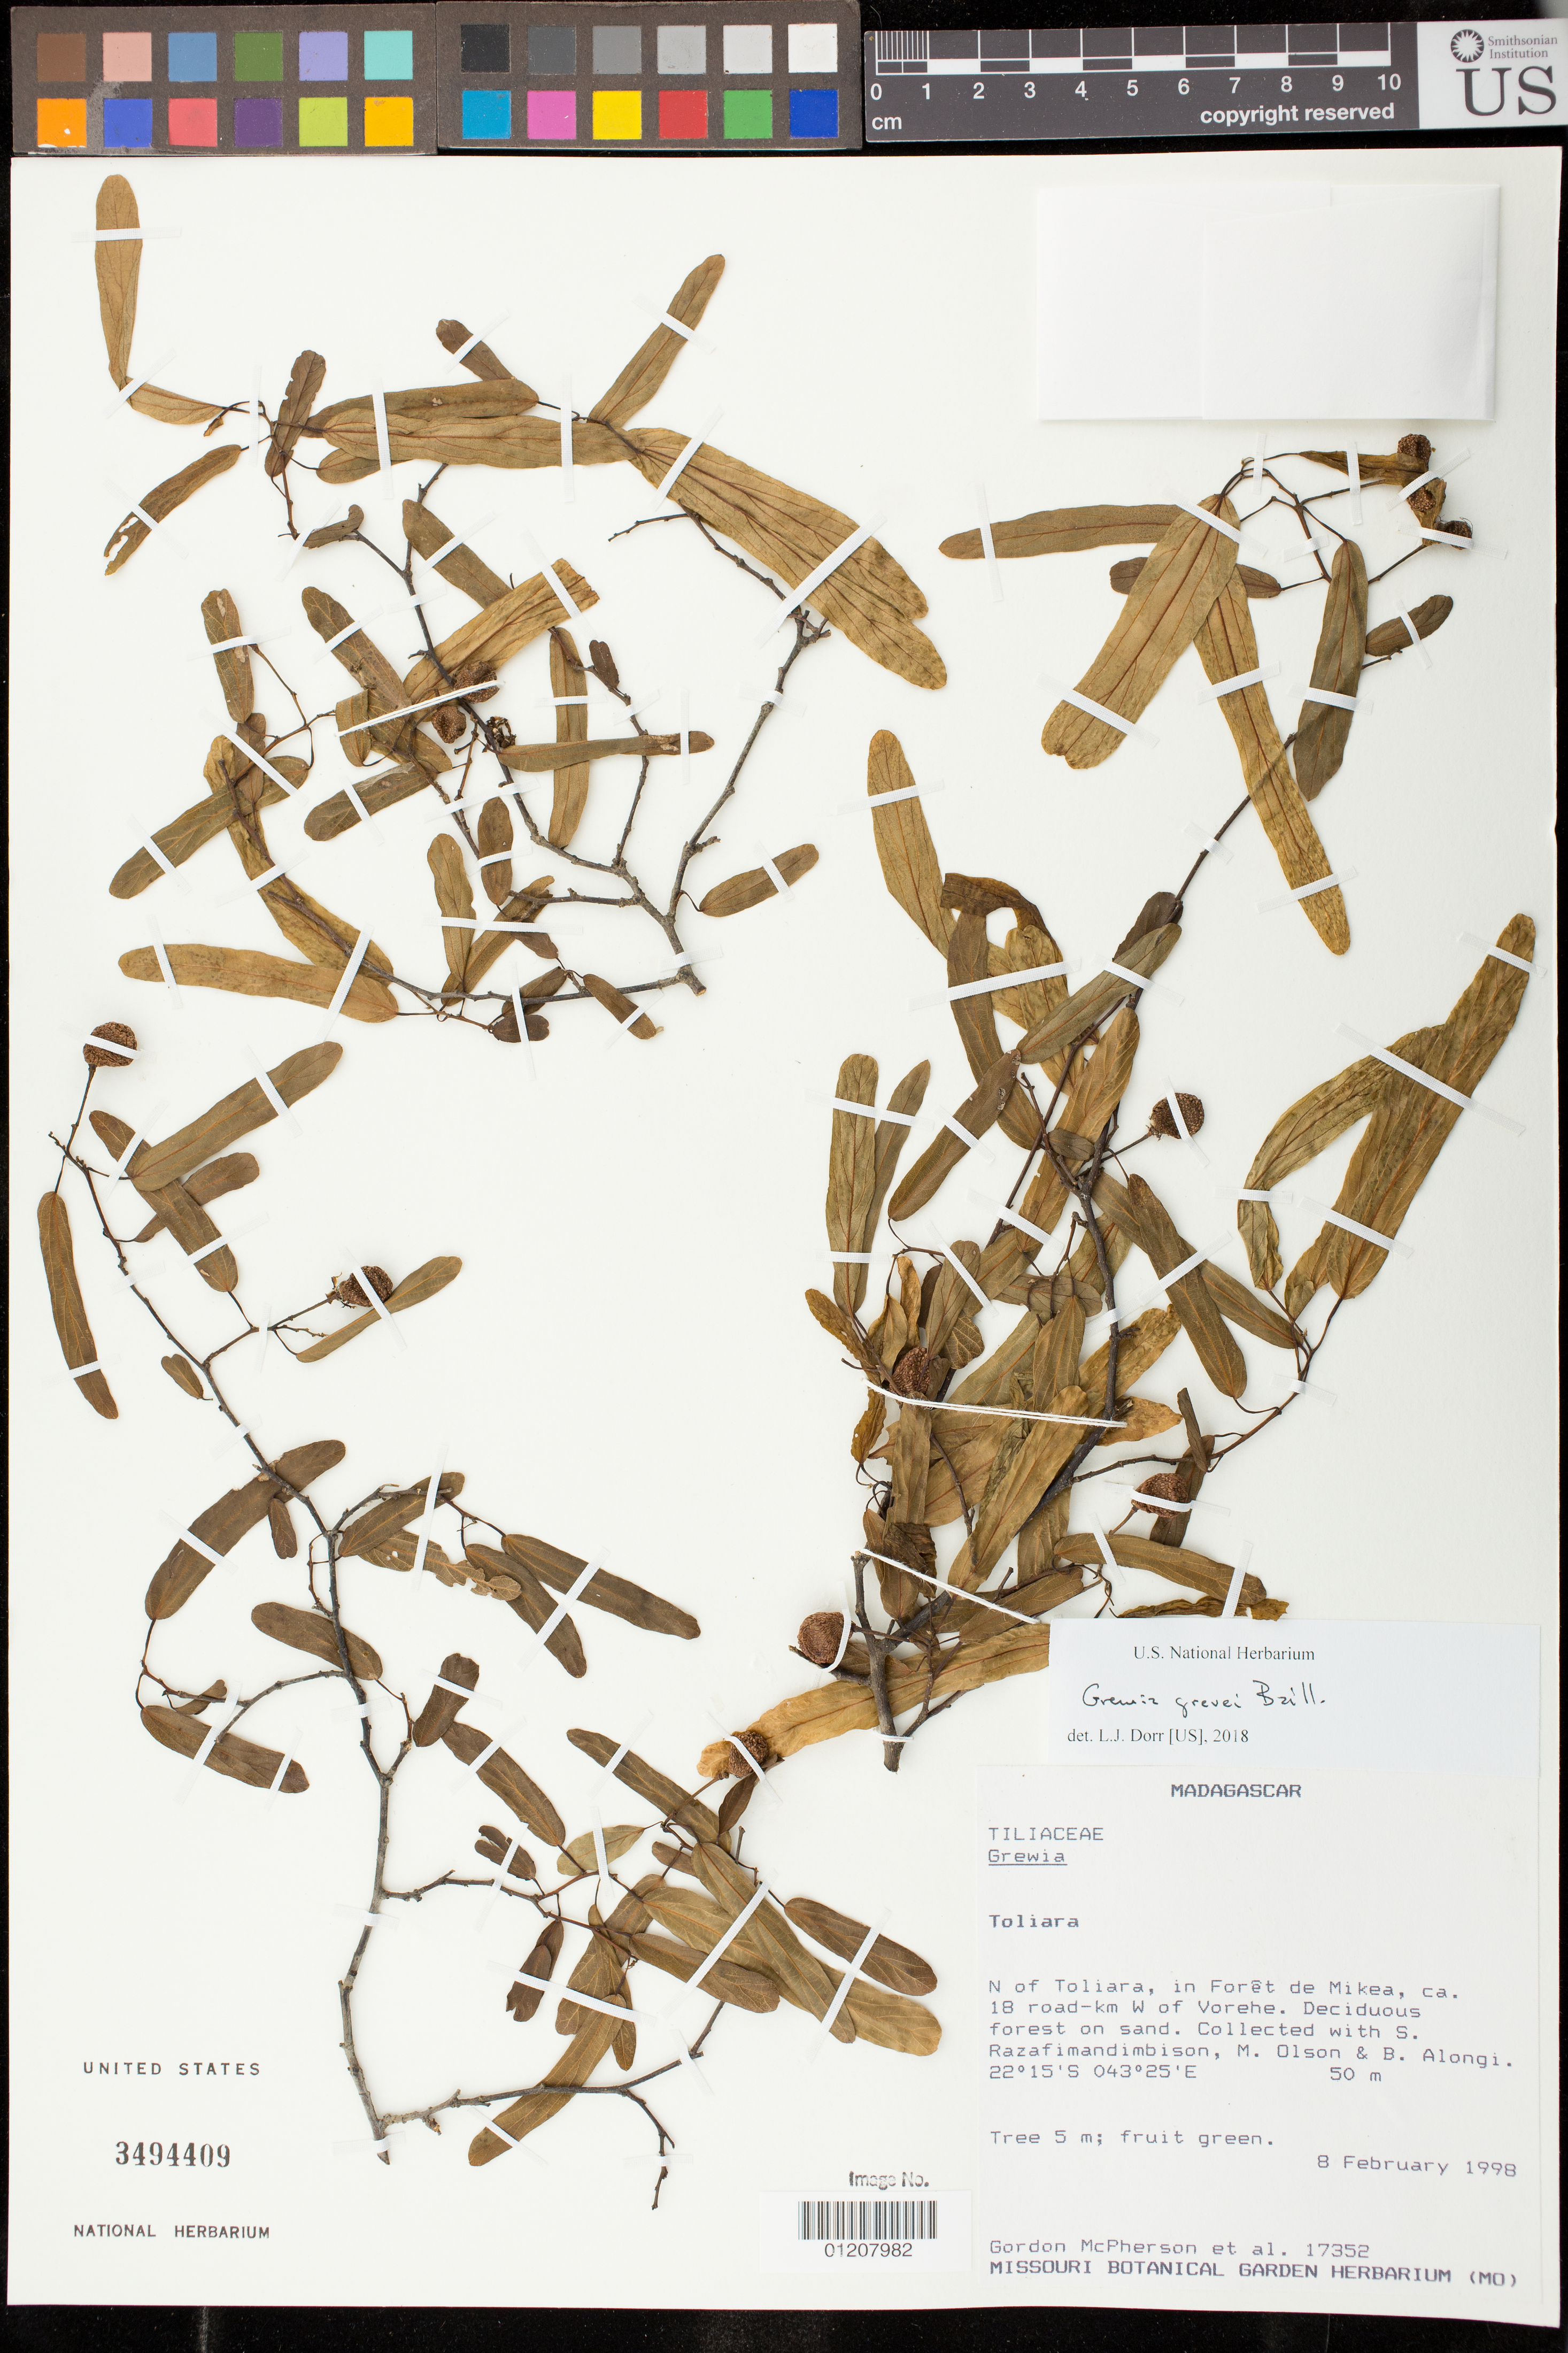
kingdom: Plantae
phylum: Tracheophyta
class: Magnoliopsida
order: Malvales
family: Malvaceae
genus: Grewia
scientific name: Grewia grevei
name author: Baill.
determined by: Dorr, L. J., (BOT), Smithsonian Institution - National Museum of Natural History (UNITED STATES)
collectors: G. D. McPherson, S. Razafimandimbison, M. Olson & B. Alongi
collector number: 17352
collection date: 1998-02-08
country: Madagascar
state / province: Atsimo-Andrefana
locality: Toliara. N of Toliara, in Foret de Mikea, ca. 18 road-km W of Vorehe.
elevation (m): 50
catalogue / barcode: US 3494409